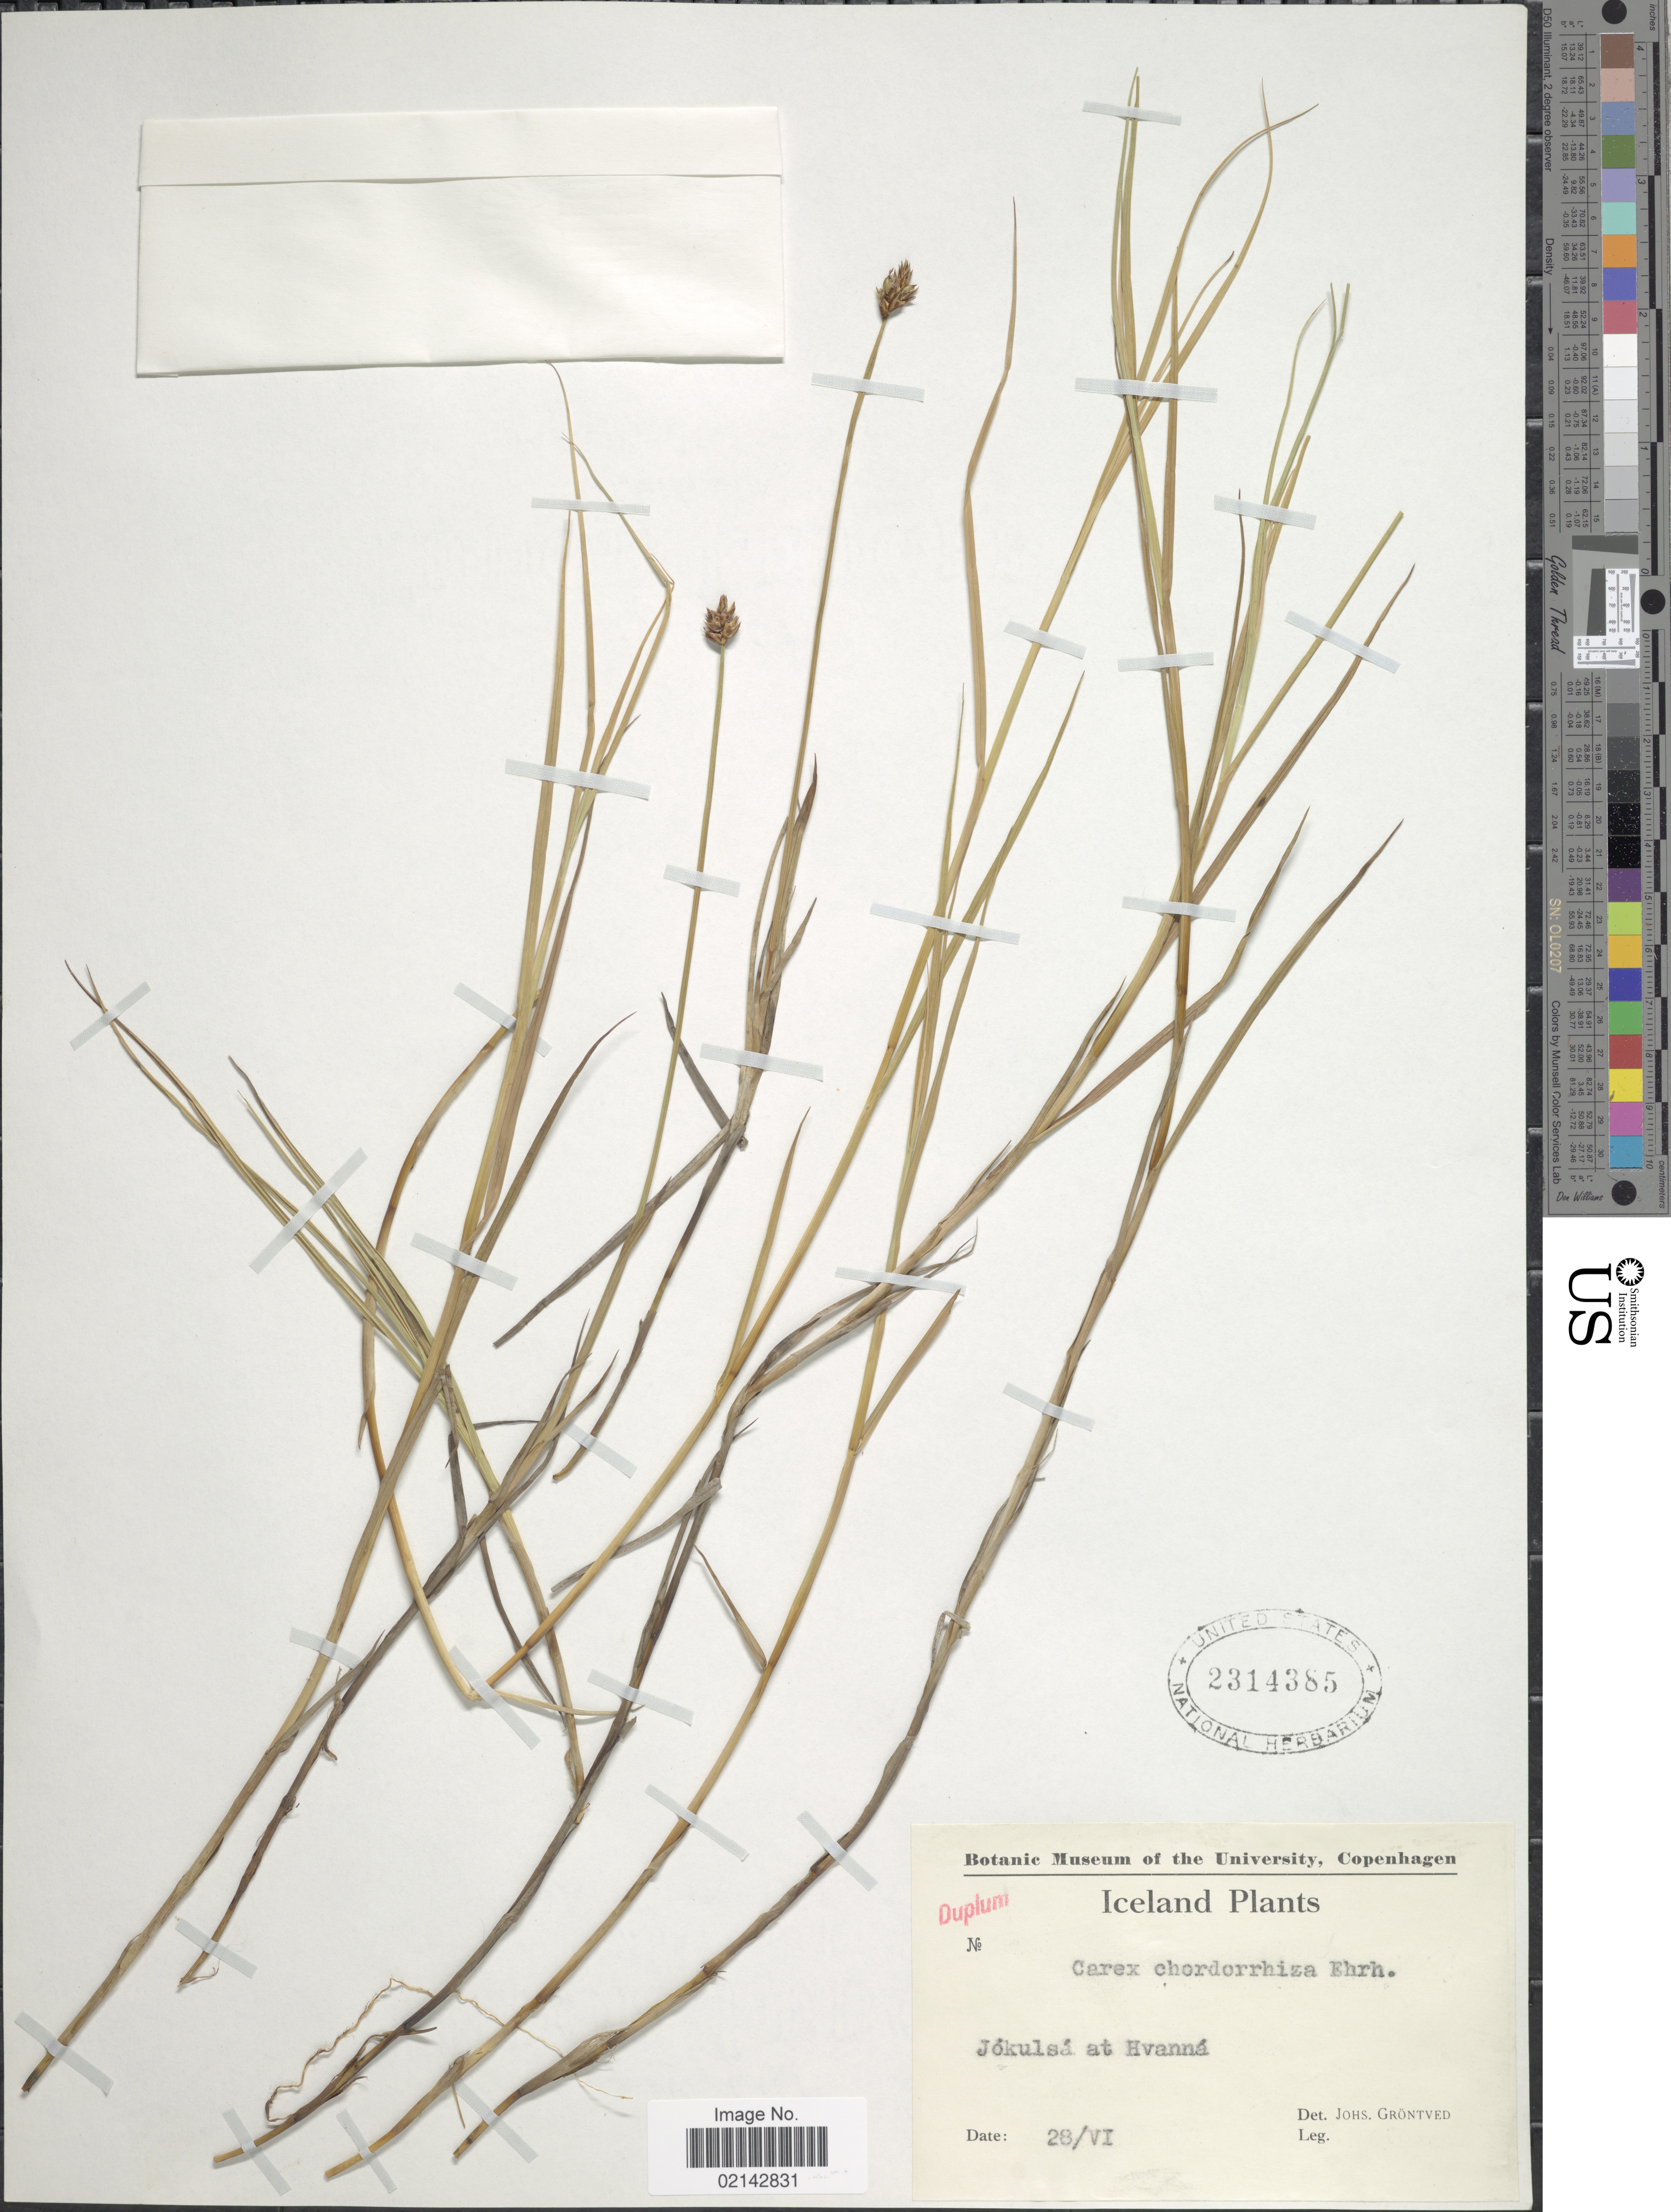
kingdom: Plantae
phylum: Tracheophyta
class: Liliopsida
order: Poales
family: Cyperaceae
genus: Carex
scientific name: Carex chordorrhiza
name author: L. f.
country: Iceland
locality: Jokulsa at Hvanna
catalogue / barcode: US 2314385